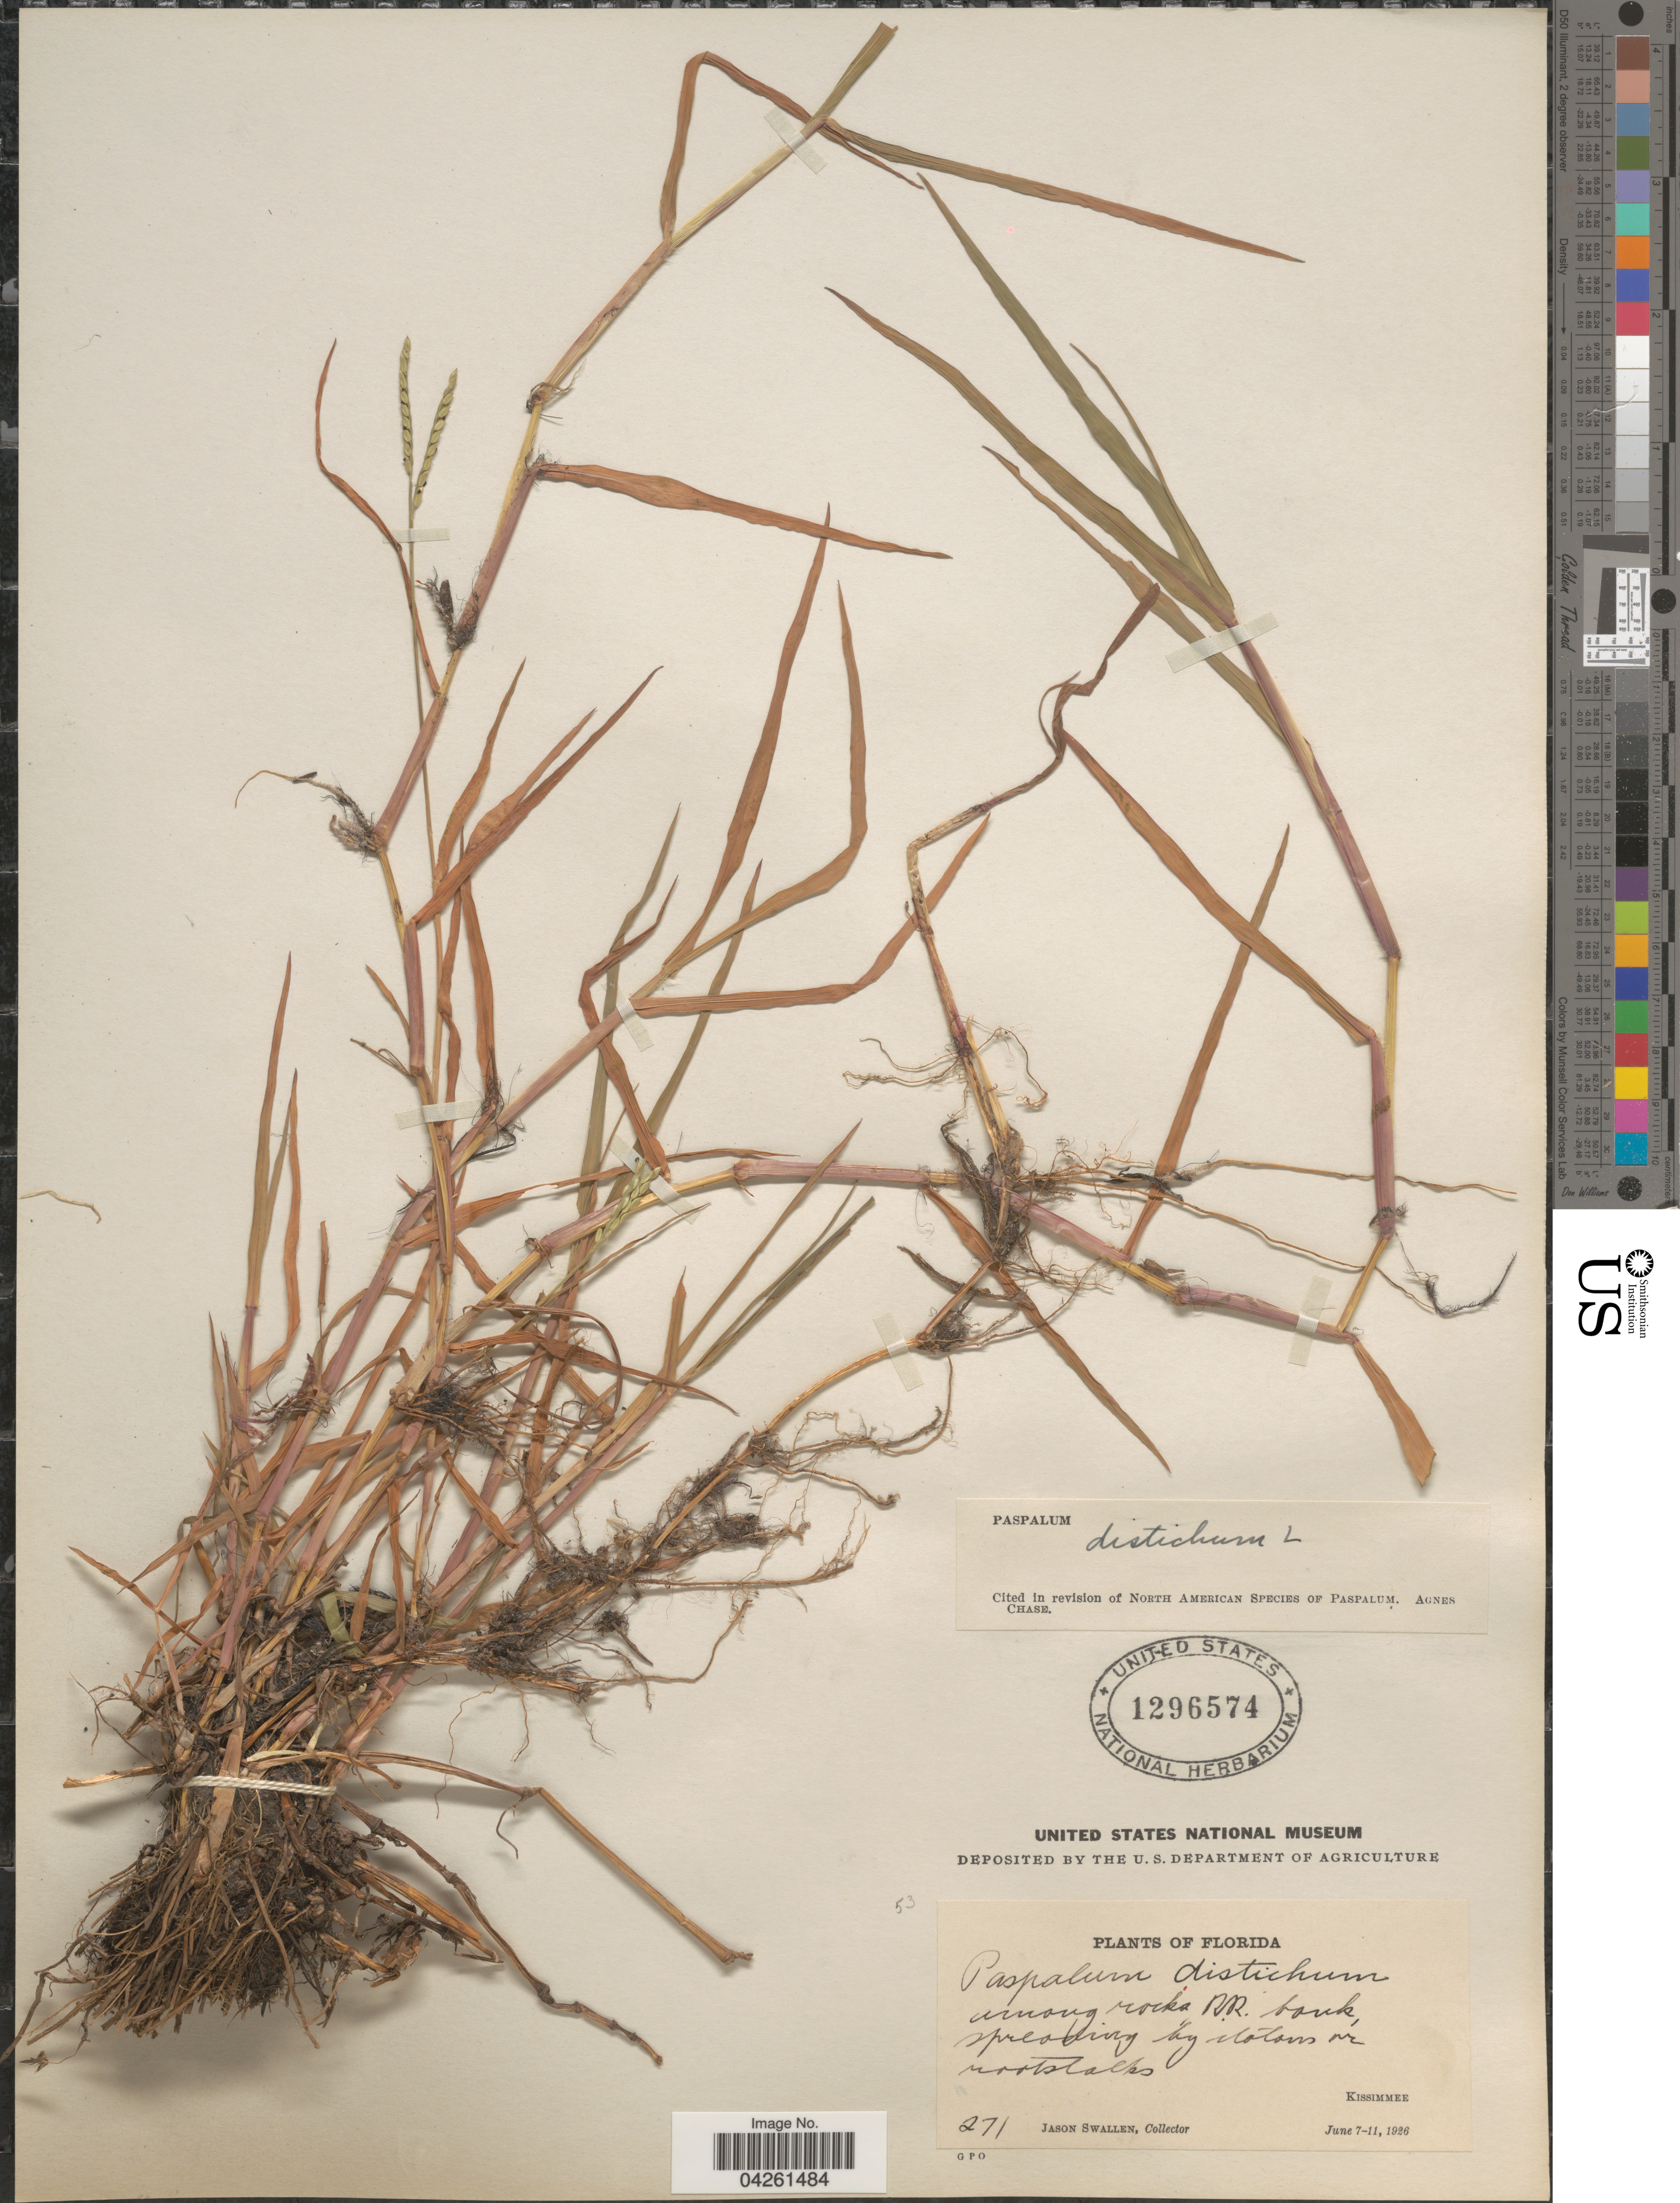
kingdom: Plantae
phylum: Tracheophyta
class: Liliopsida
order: Poales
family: Poaceae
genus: Paspalum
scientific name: Paspalum distichum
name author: L.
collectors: J. R. Swallen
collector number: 271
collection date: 1926-06-07/1926-06-11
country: United States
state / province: Florida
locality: R.R. bank. Kissimmee.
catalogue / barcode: US 1296574